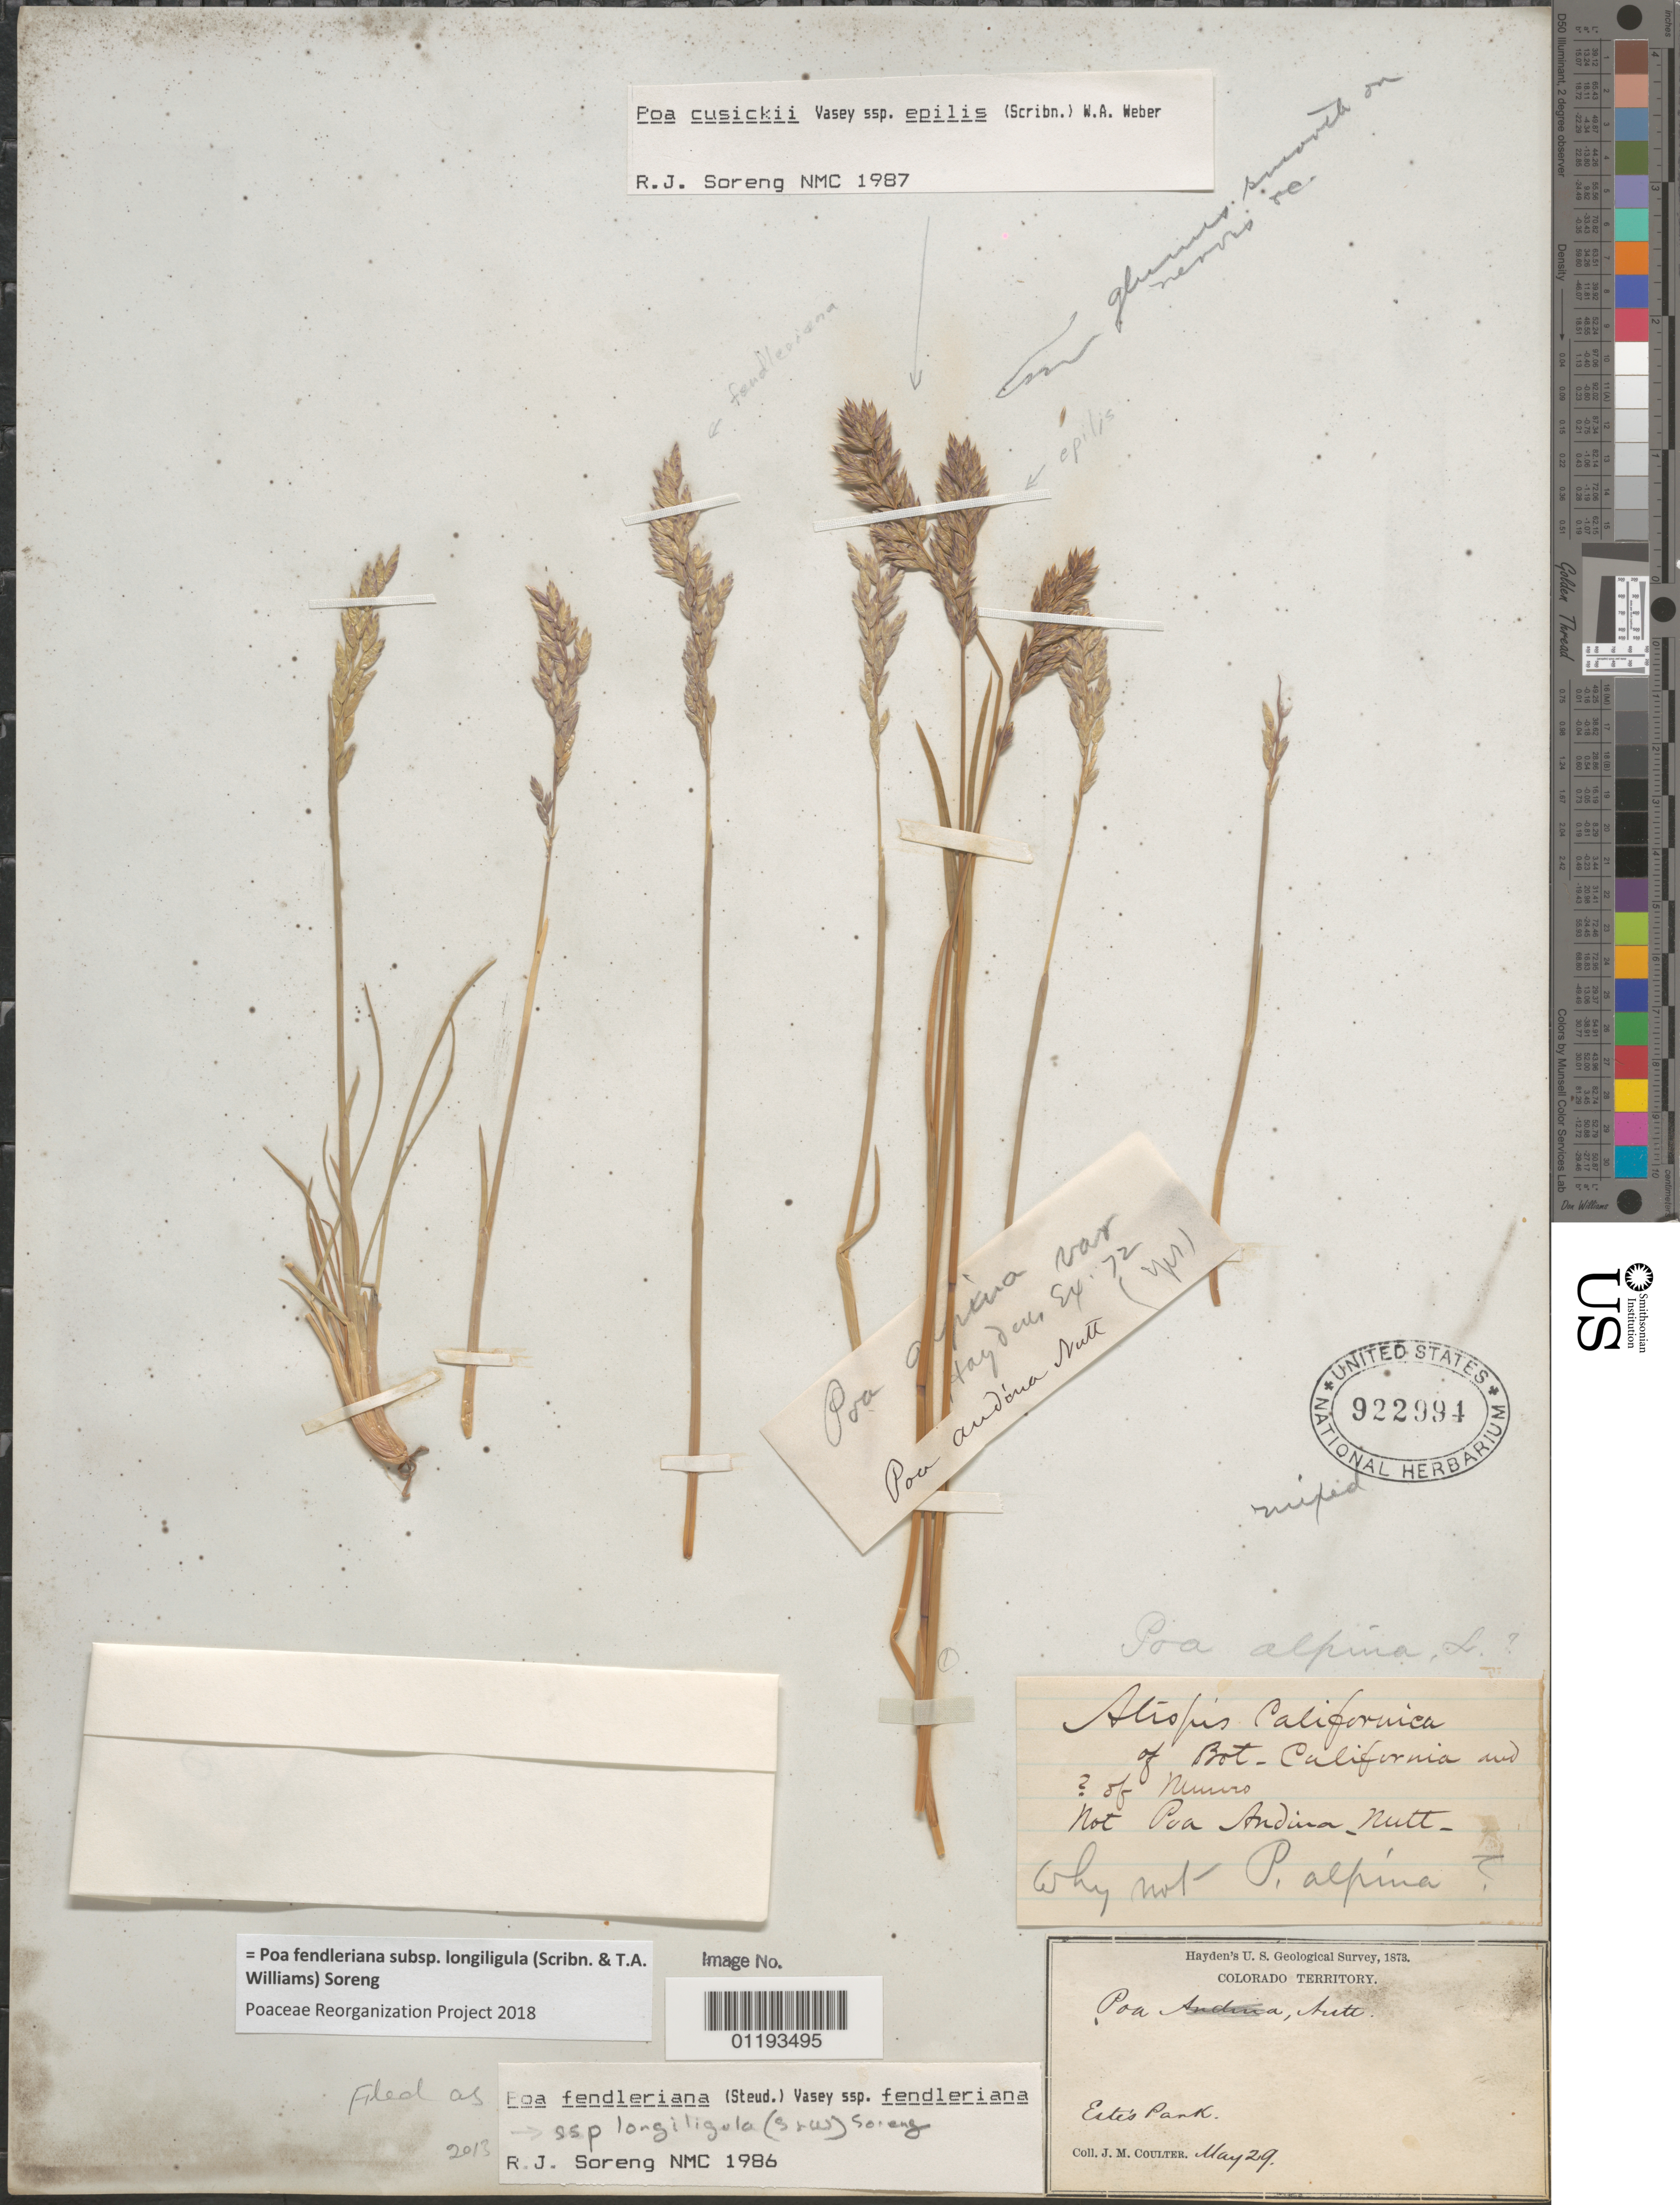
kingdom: Plantae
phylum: Tracheophyta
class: Liliopsida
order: Poales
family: Poaceae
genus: Poa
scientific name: Poa fendleriana subsp. longiligula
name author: (Scribn. & T.A. Williams) Soreng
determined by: Poaceae Reorganization Project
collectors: J. M. Coulter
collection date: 1873-05-29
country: United States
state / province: Colorado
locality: Este's Park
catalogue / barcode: US 922994